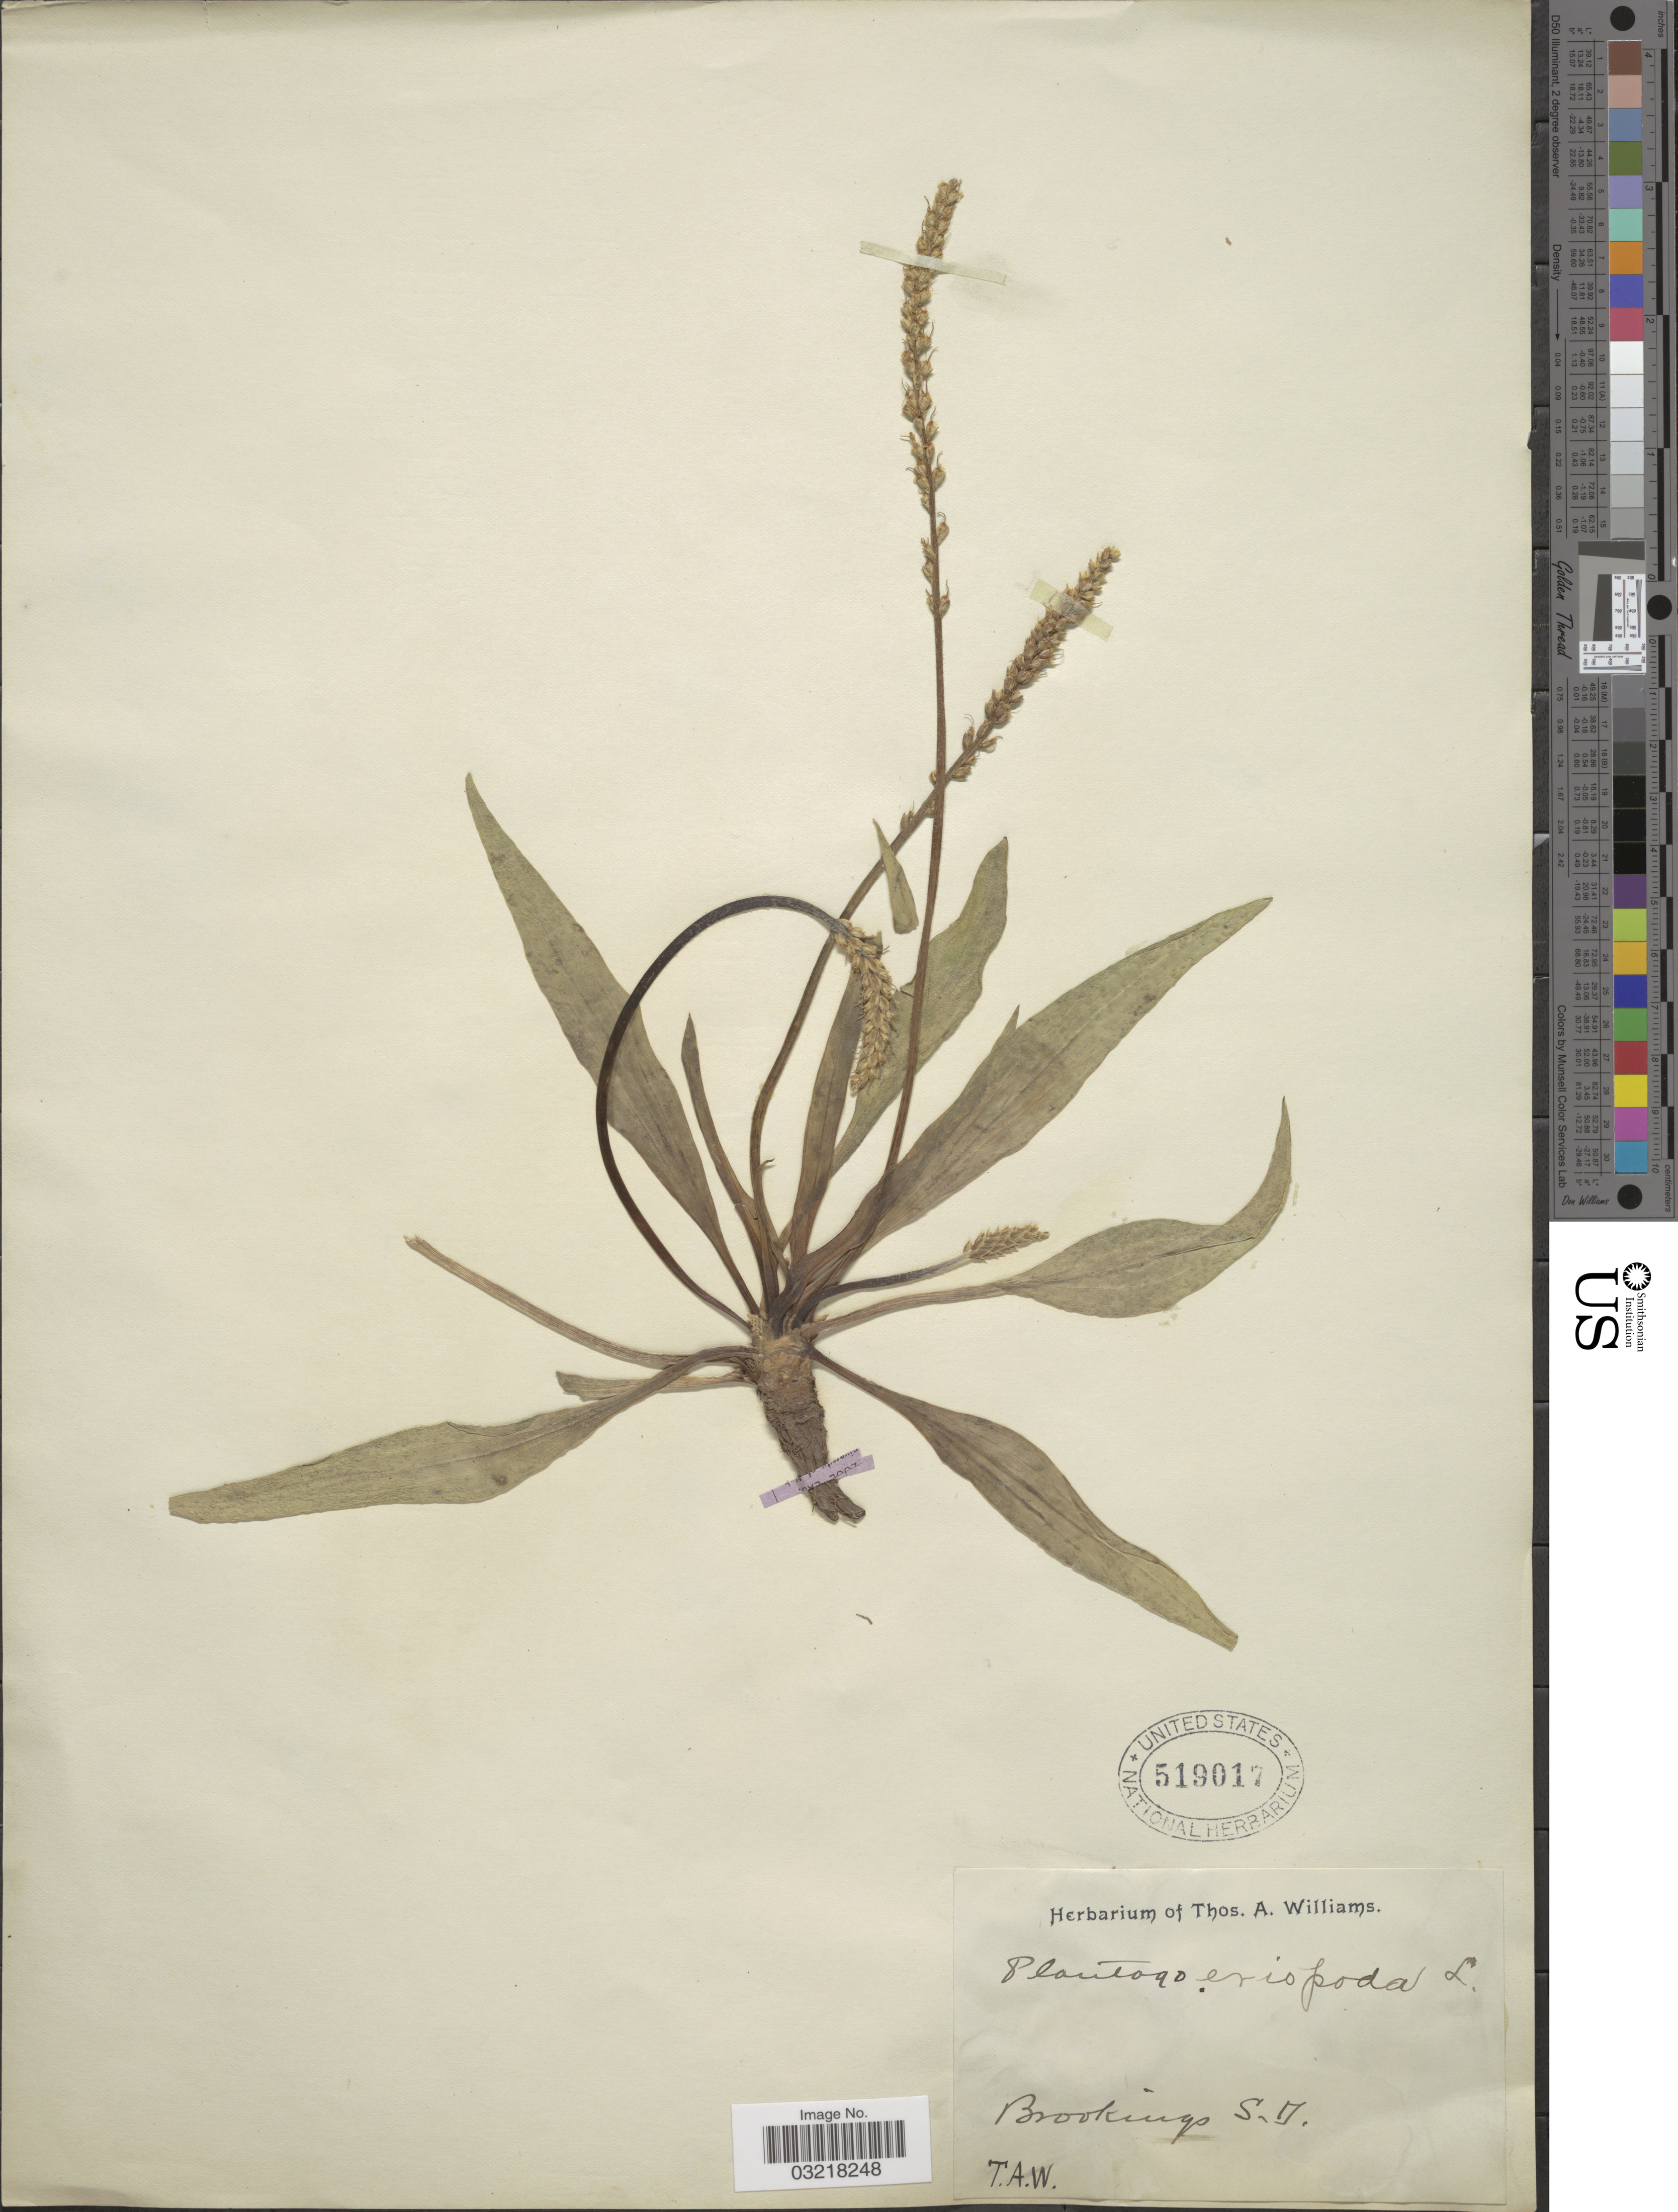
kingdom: Plantae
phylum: Tracheophyta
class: Magnoliopsida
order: Lamiales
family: Plantaginaceae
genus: Plantago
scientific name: Plantago eriopoda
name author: Torr.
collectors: T. A. Williams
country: United States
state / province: South Dakota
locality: Brookings.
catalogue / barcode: US 519017